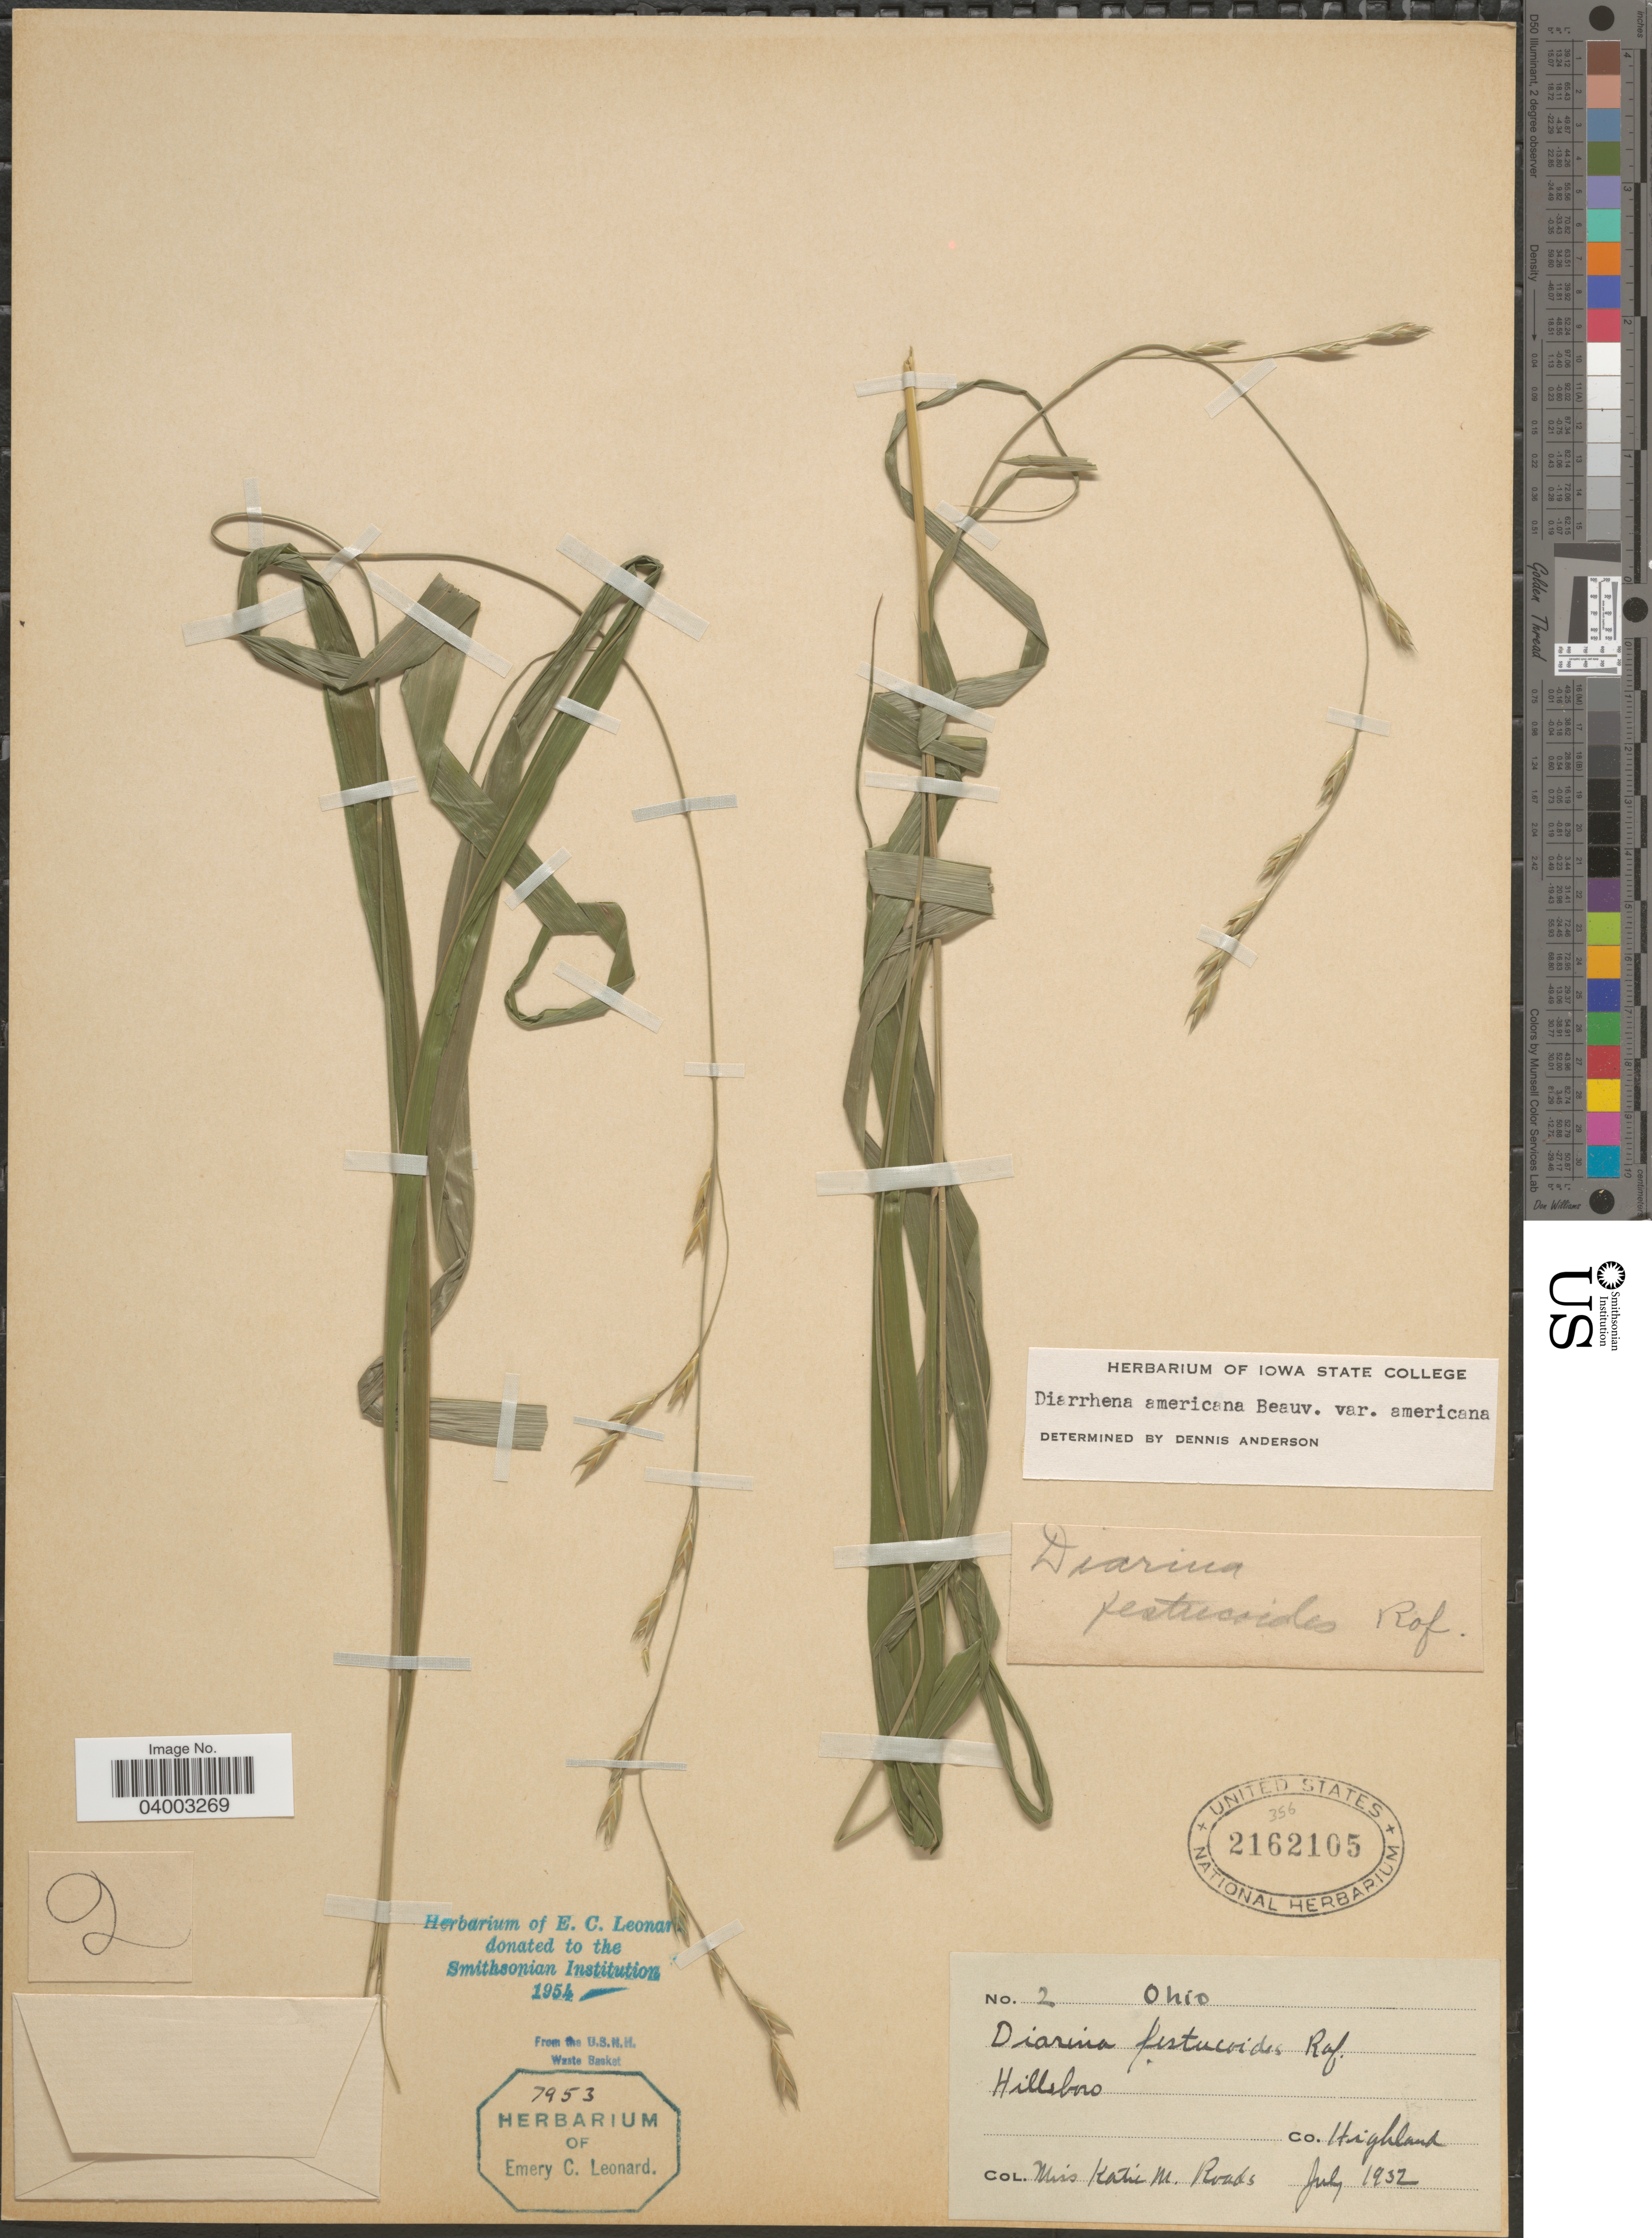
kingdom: Plantae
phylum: Tracheophyta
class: Liliopsida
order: Poales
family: Poaceae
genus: Diarrhena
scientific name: Diarrhena americana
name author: P. Beauv.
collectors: K. Roads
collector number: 2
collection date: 1932-07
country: United States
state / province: Ohio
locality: Hillsboro. Co. Highland.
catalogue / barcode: US 2162105